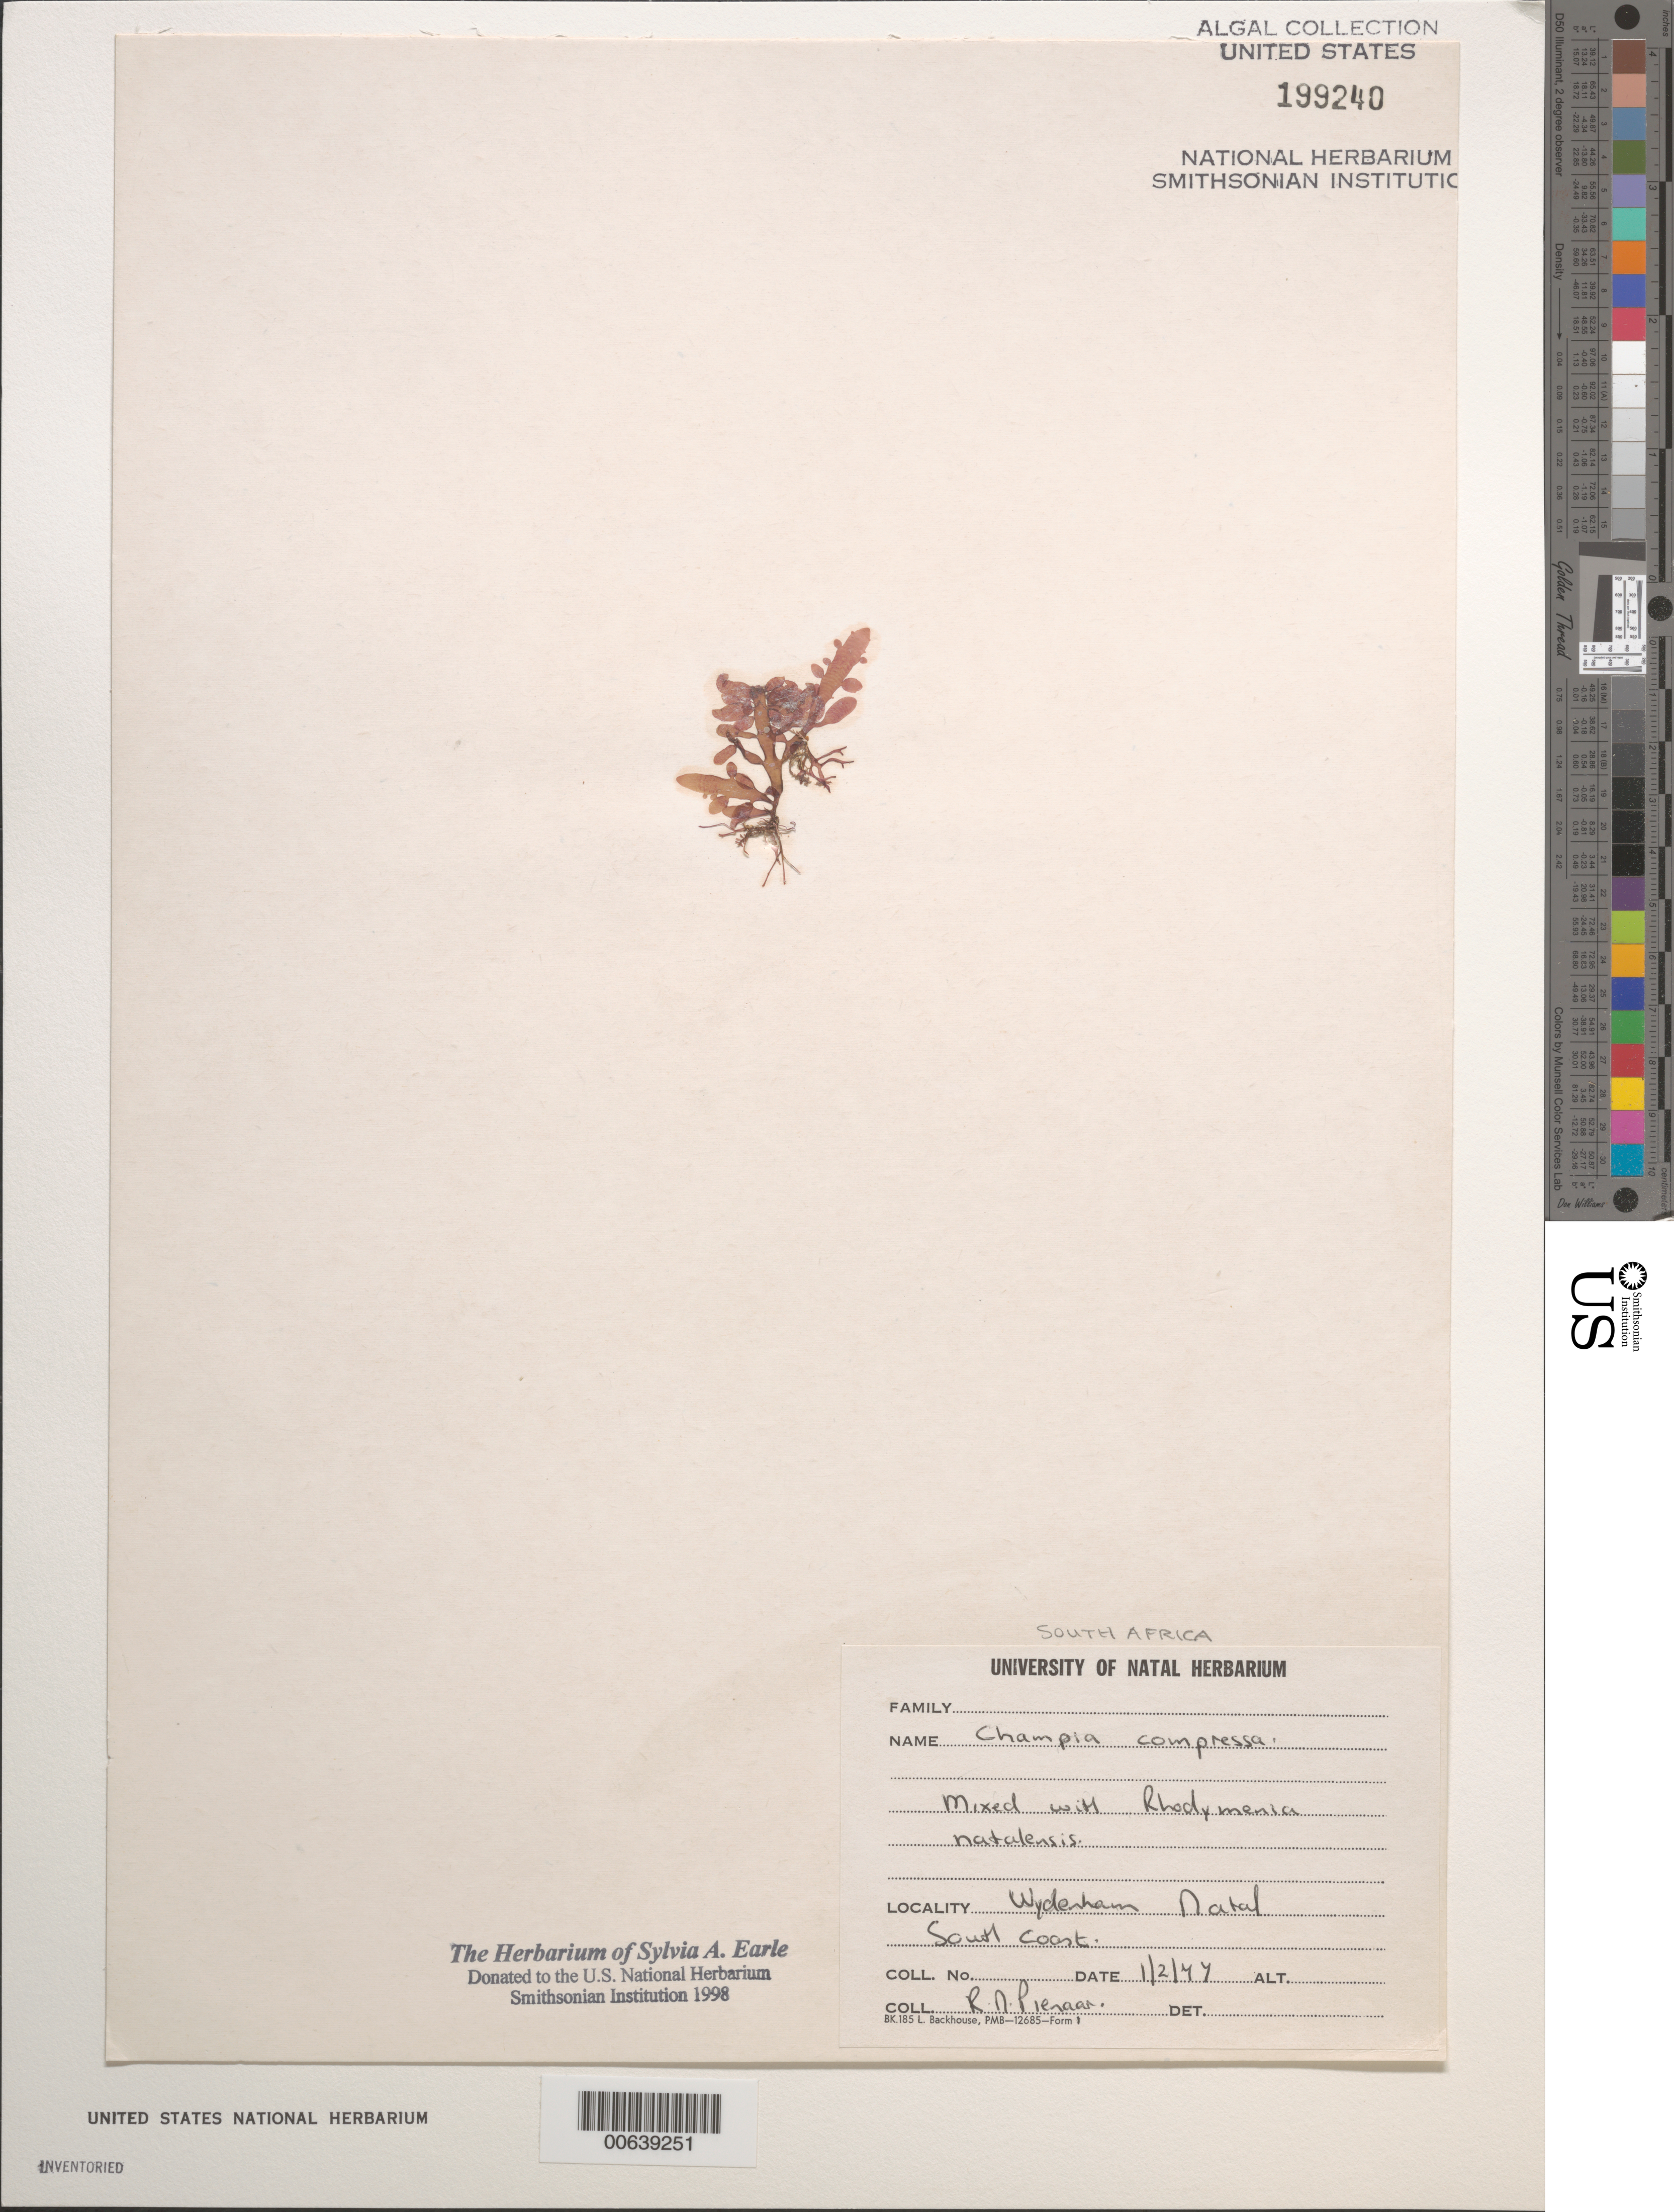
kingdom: Plantae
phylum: Rhodophyta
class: Florideophyceae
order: Rhodymeniales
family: Champiaceae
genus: Champia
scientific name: Champia compressa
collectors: R. Pienaar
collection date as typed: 01 Feb 1977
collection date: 1977-02-01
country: South Africa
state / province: KwaZulu-Natal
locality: Wydenham, South Coast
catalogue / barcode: US 199240